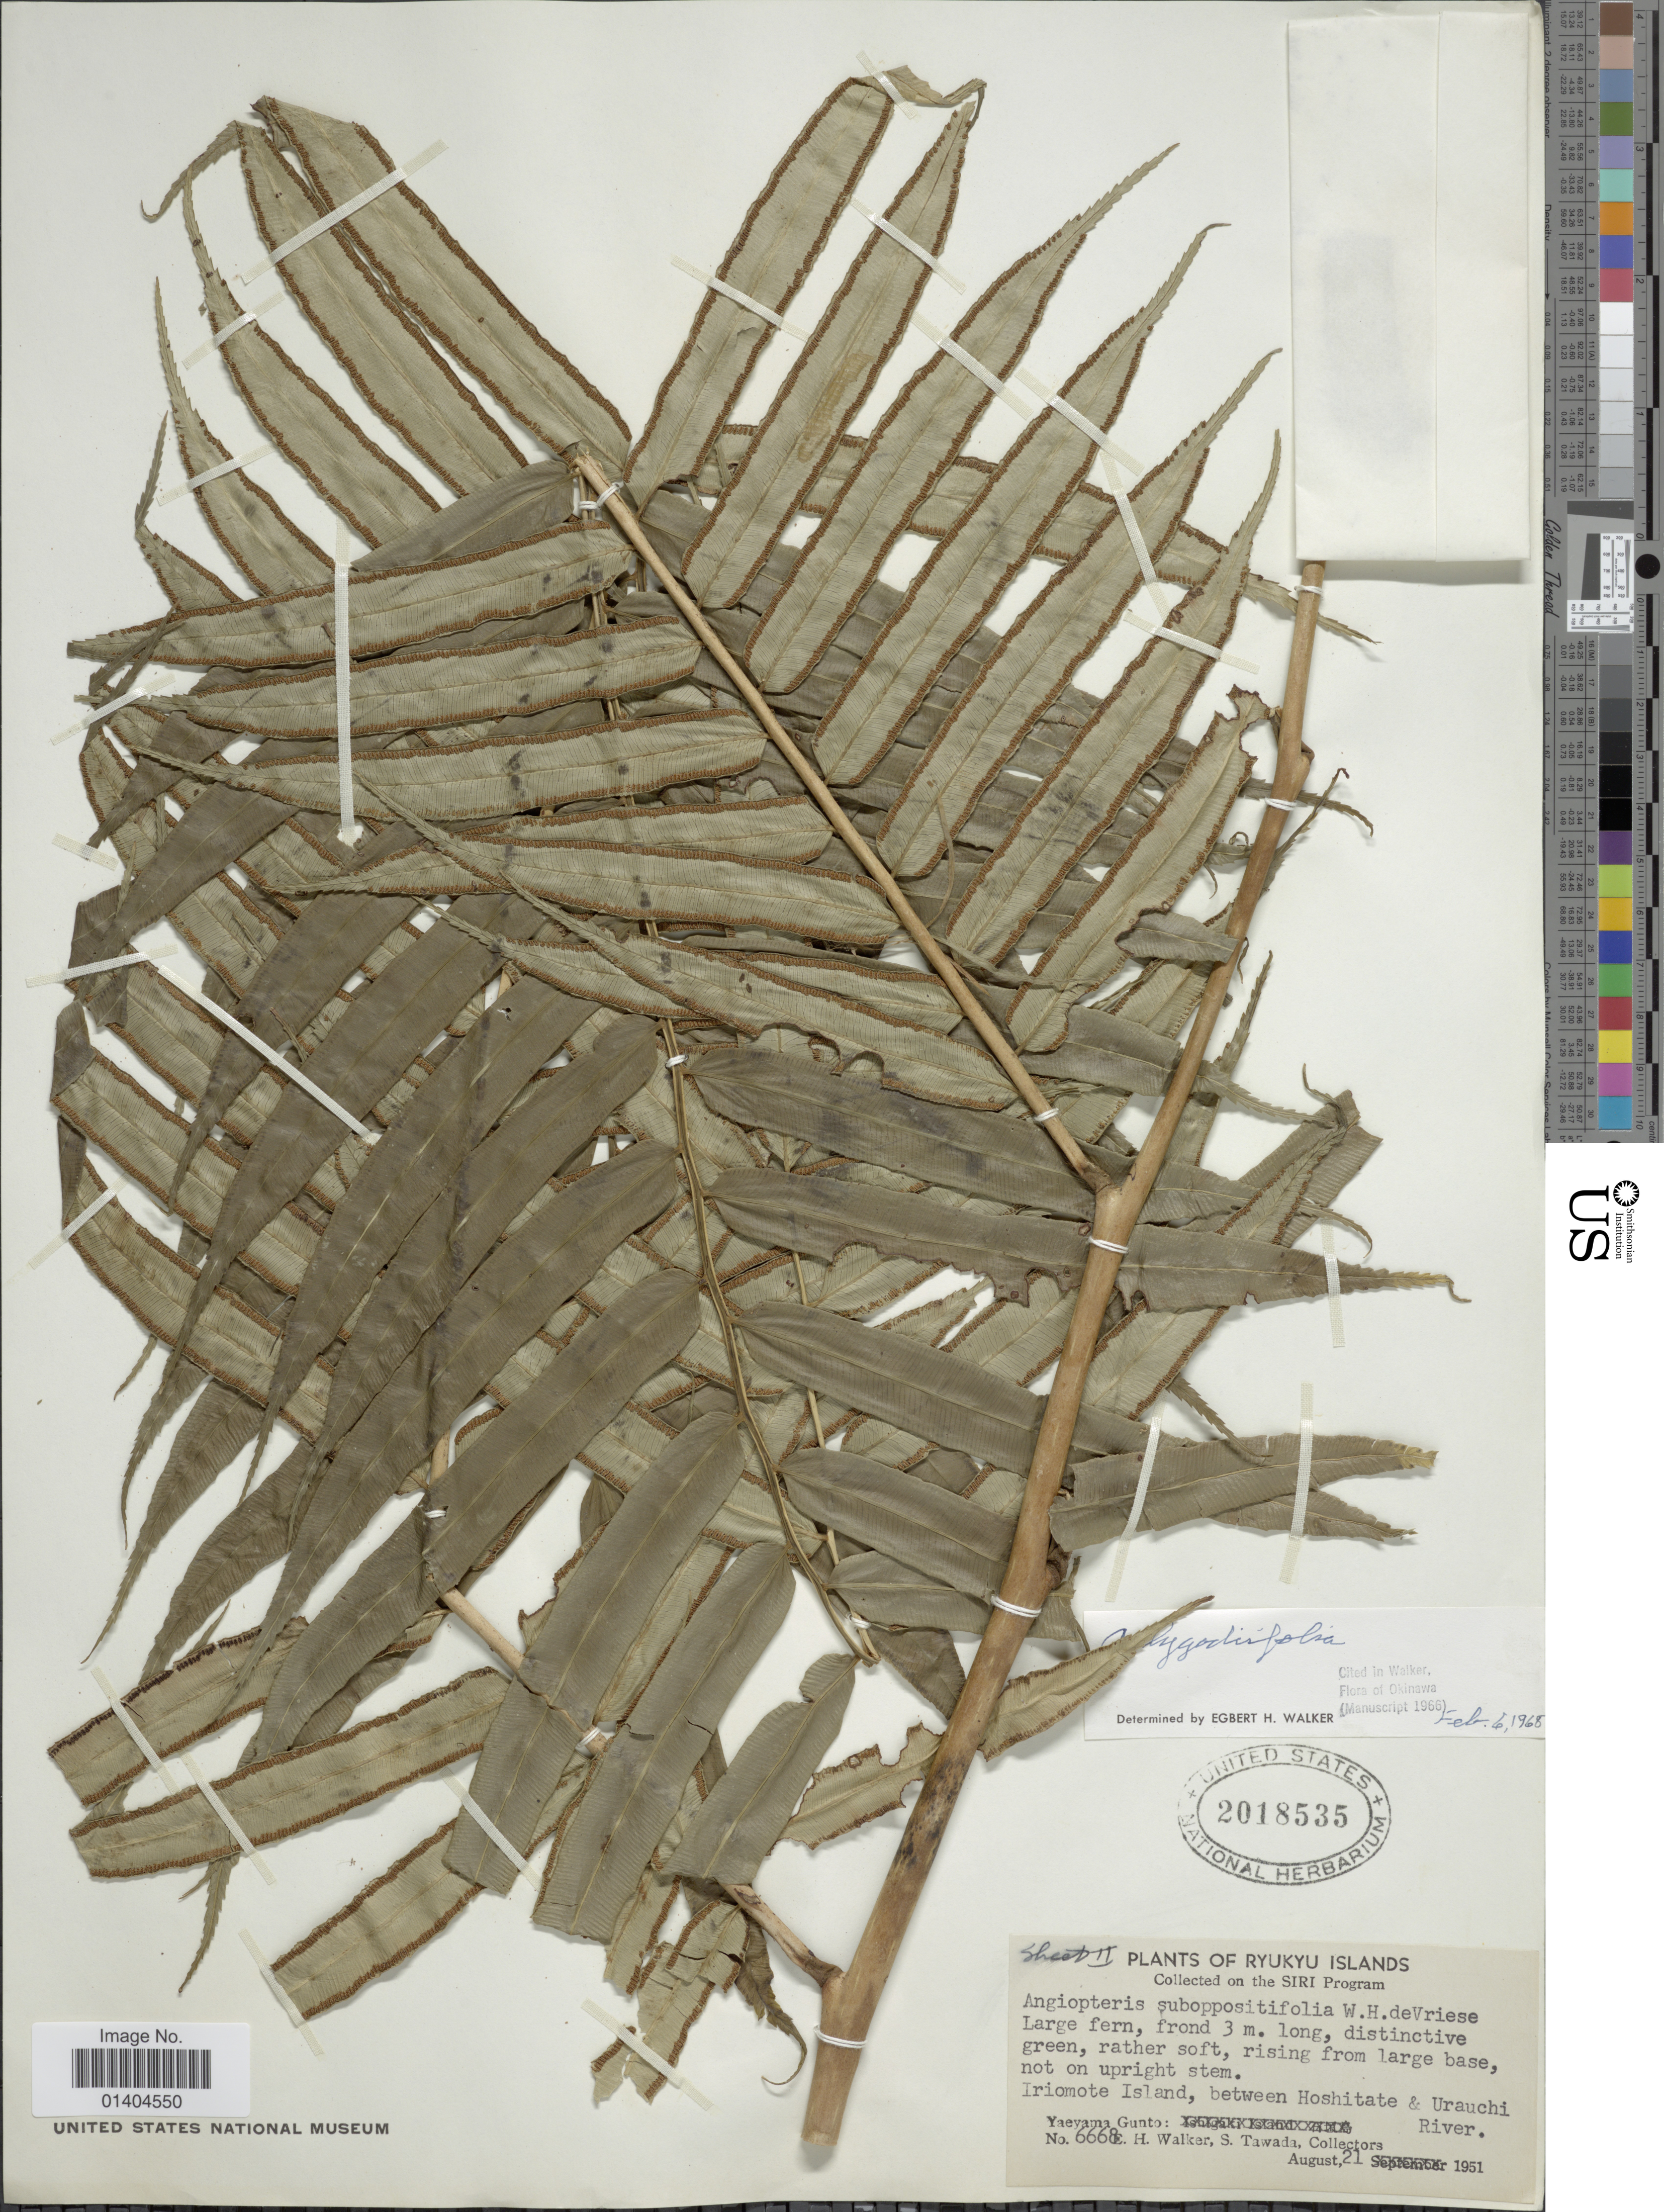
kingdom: Plantae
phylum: Tracheophyta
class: Polypodiopsida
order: Marattiales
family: Marattiaceae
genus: Angiopteris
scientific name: Angiopteris lygodiifolia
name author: Rosenst.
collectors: E. H. Walker & S. Tawada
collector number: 6668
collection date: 1951-08-21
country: Japan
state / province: Okinawa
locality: Iriomote Islands, between Hoshitate & Urauchi River. Yaeyama Gunto. The Ryukyu Islands.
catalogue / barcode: US 2018535